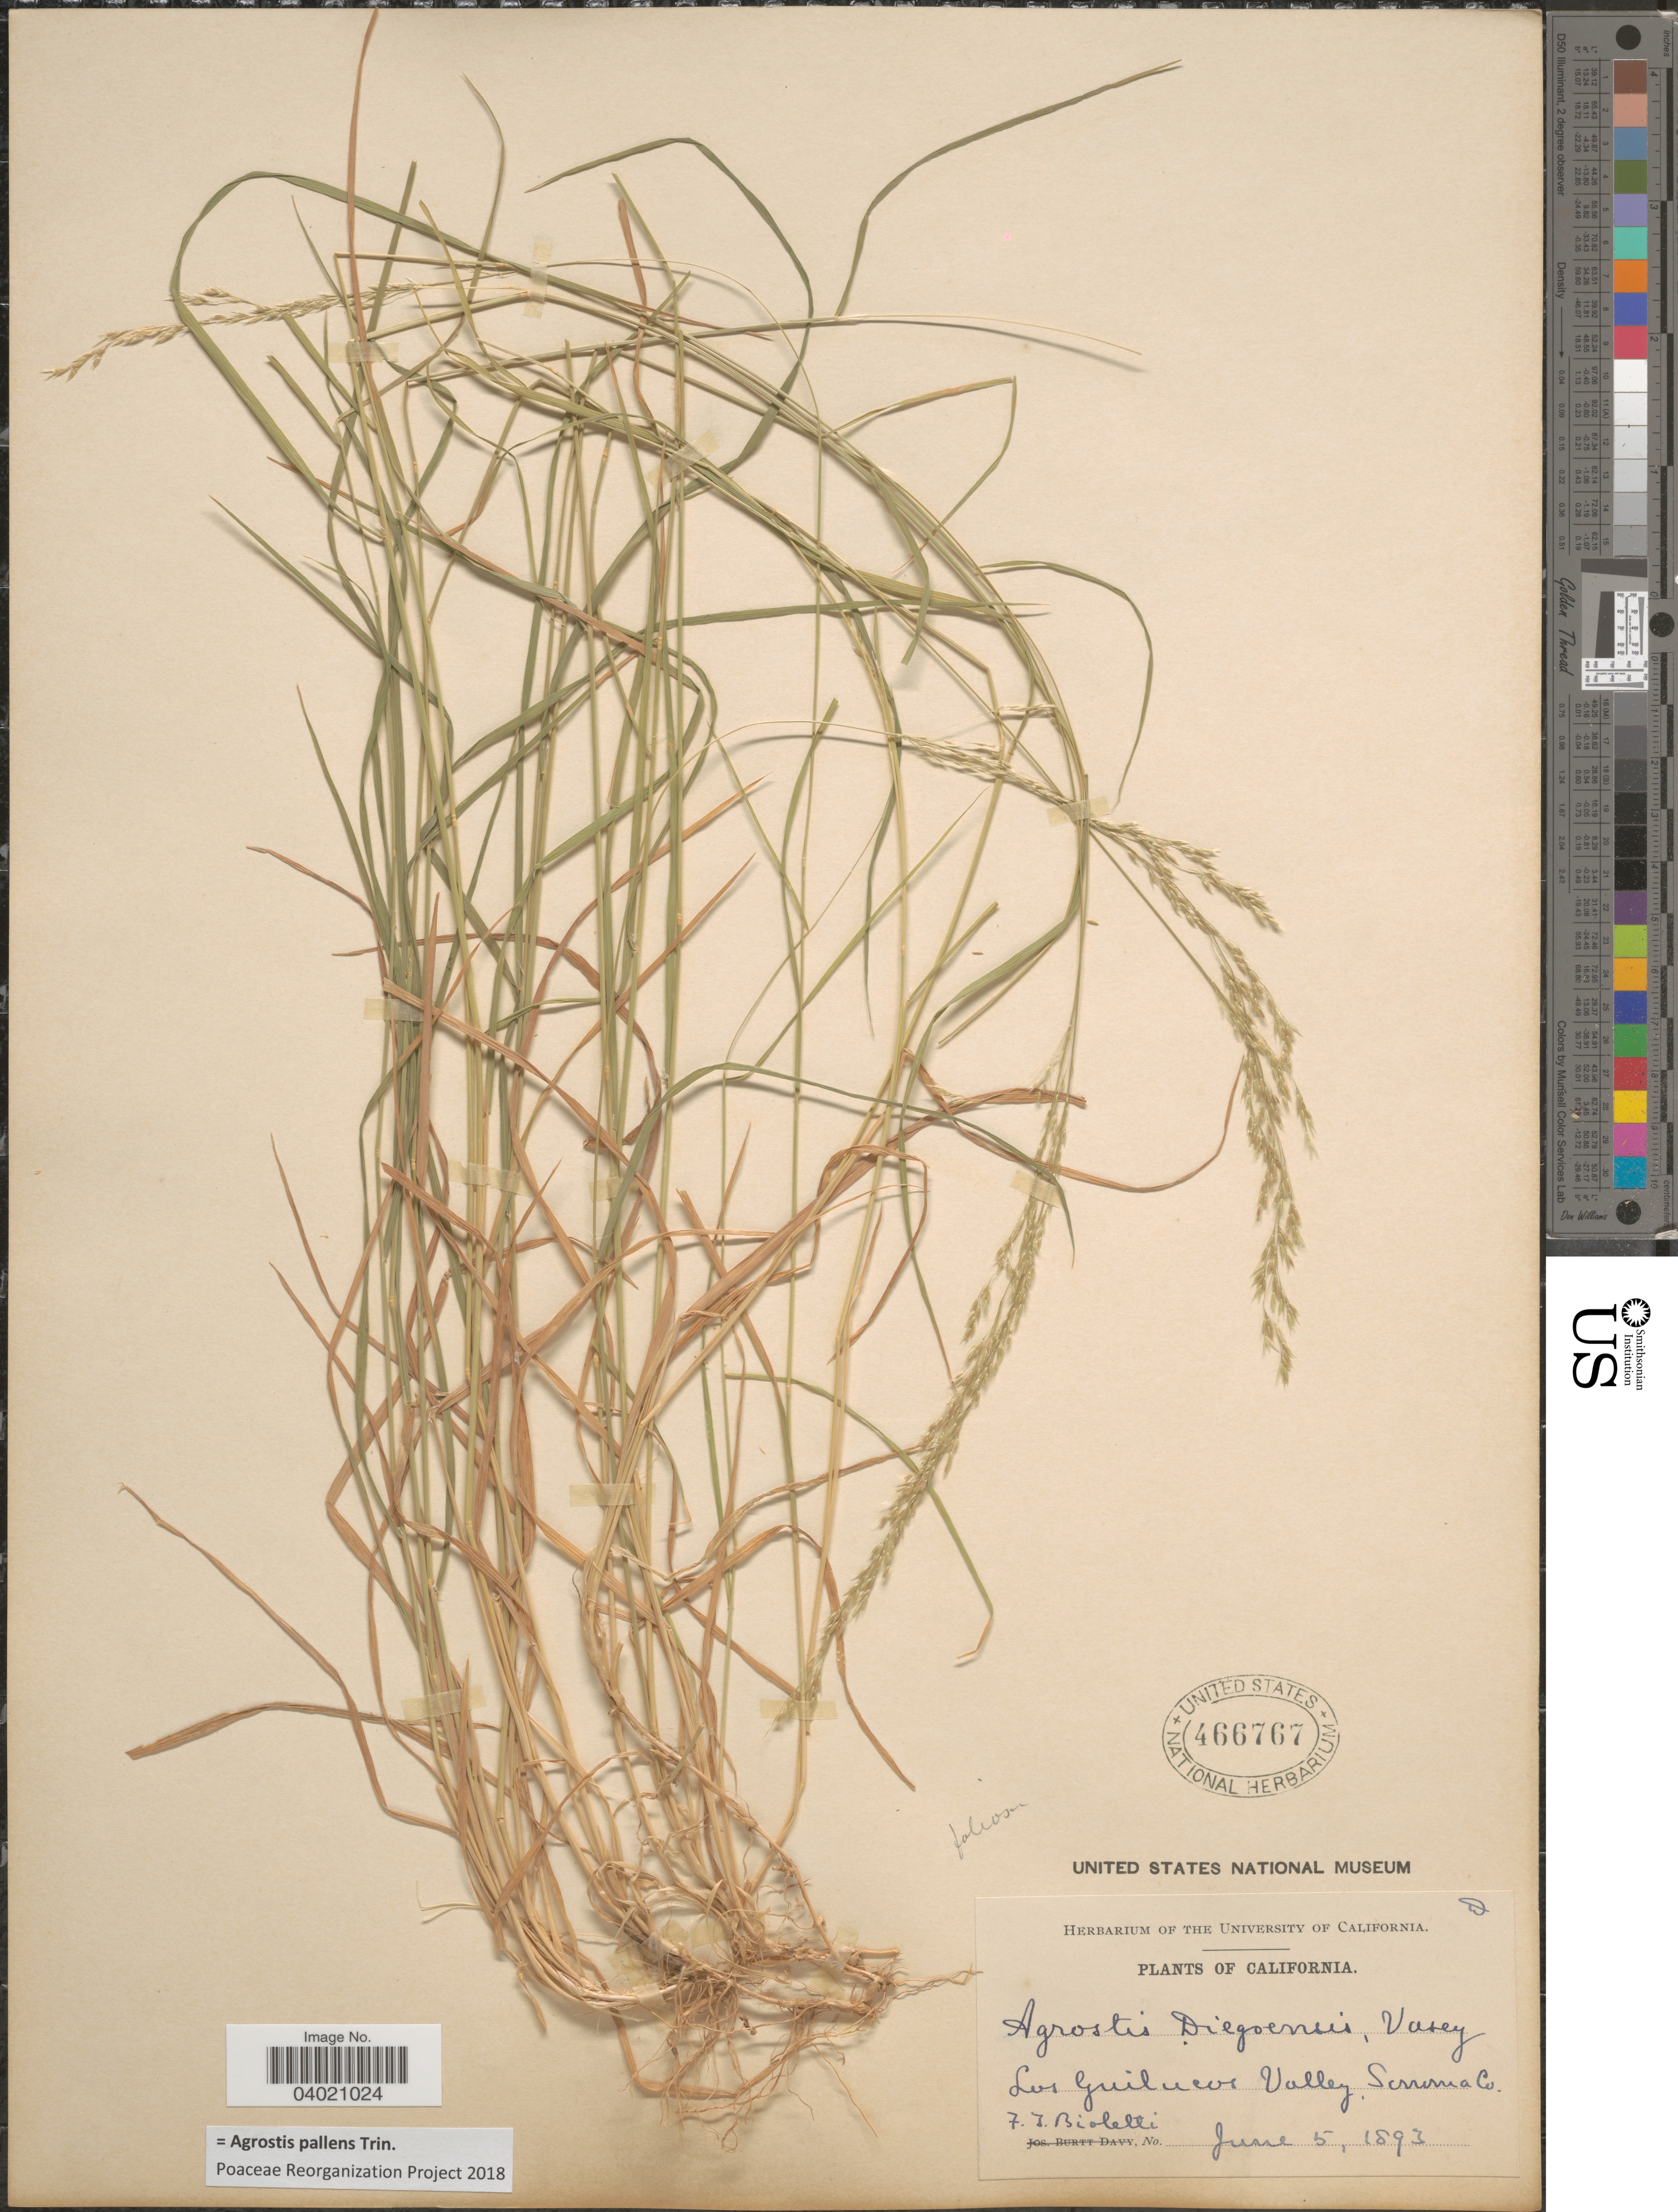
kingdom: Plantae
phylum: Tracheophyta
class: Liliopsida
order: Poales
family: Poaceae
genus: Agrostis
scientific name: Agrostis pallens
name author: Trin.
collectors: F. T. Bioletti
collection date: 1893-06-05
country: United States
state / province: California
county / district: Sonoma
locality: Los Guilicos Valley. Sonoma Co.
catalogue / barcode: US 466767